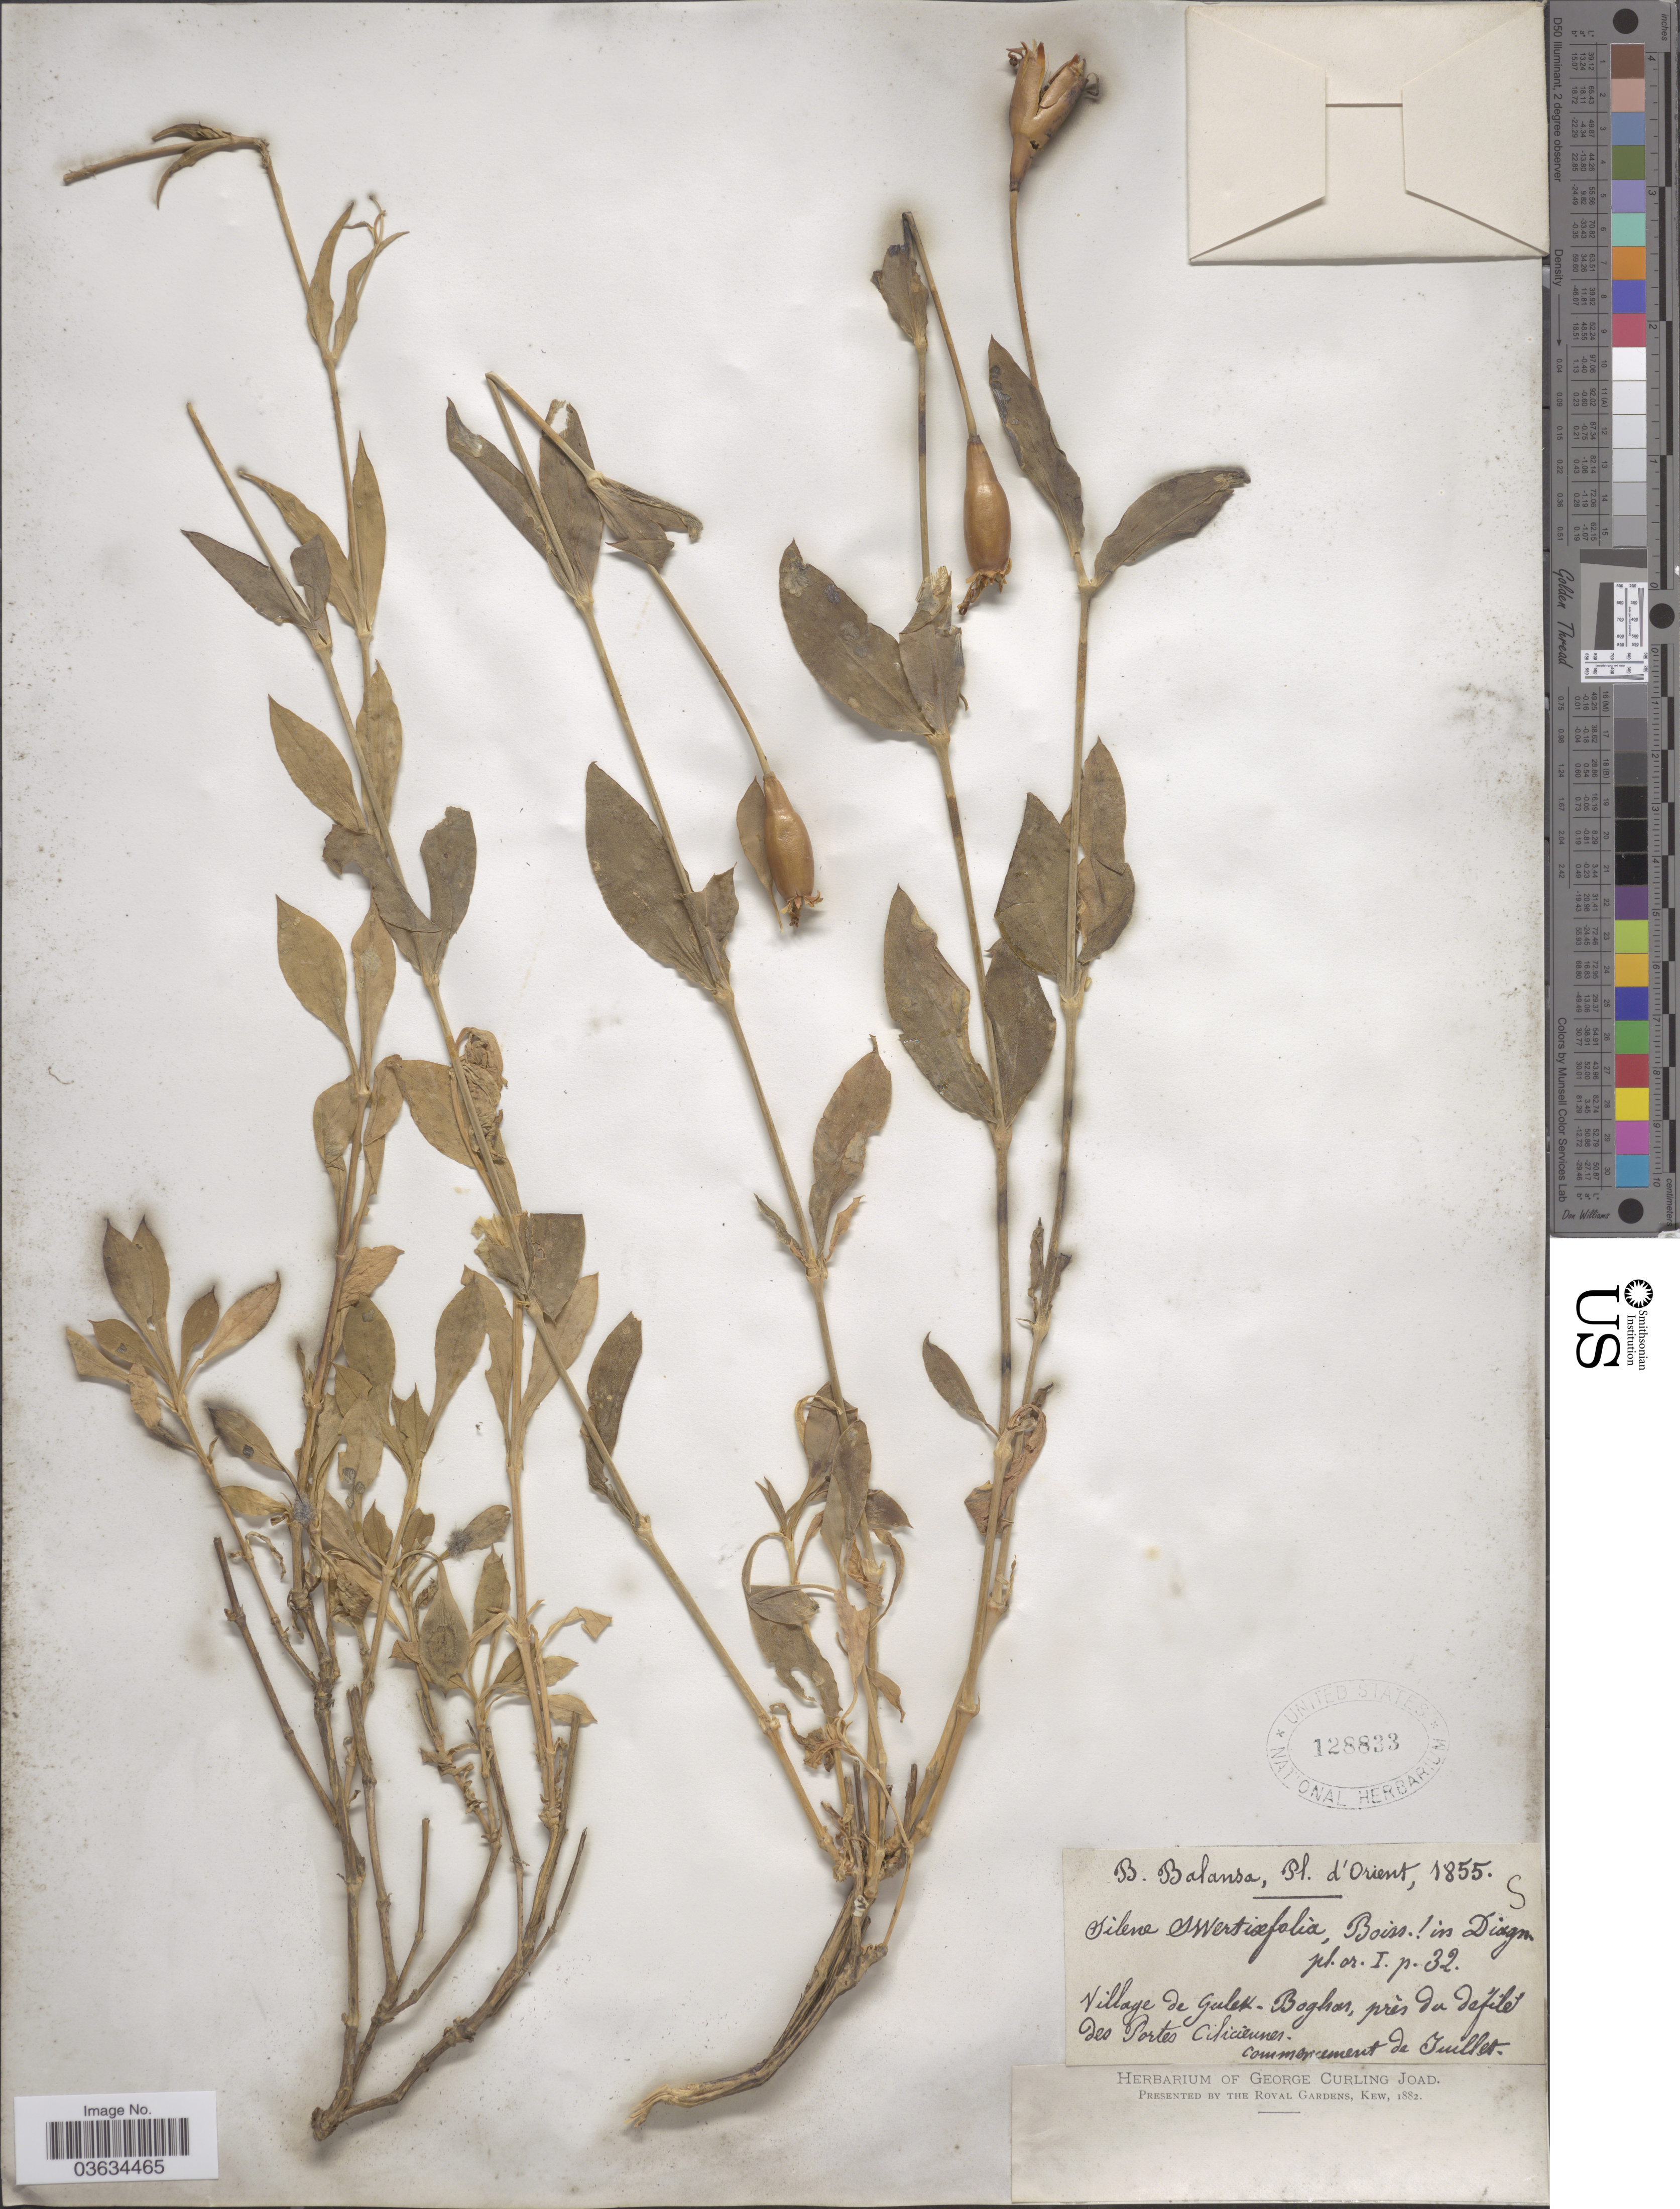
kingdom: Plantae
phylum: Tracheophyta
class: Magnoliopsida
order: Caryophyllales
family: Caryophyllaceae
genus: Silene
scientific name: Silene swertiaefolia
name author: Boiss.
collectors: B. Balansa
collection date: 1855-07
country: Turkey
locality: D'Orient. Village de Gulek-Boghas, près du defile des Portes Ciliciennes.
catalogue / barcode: US 128833